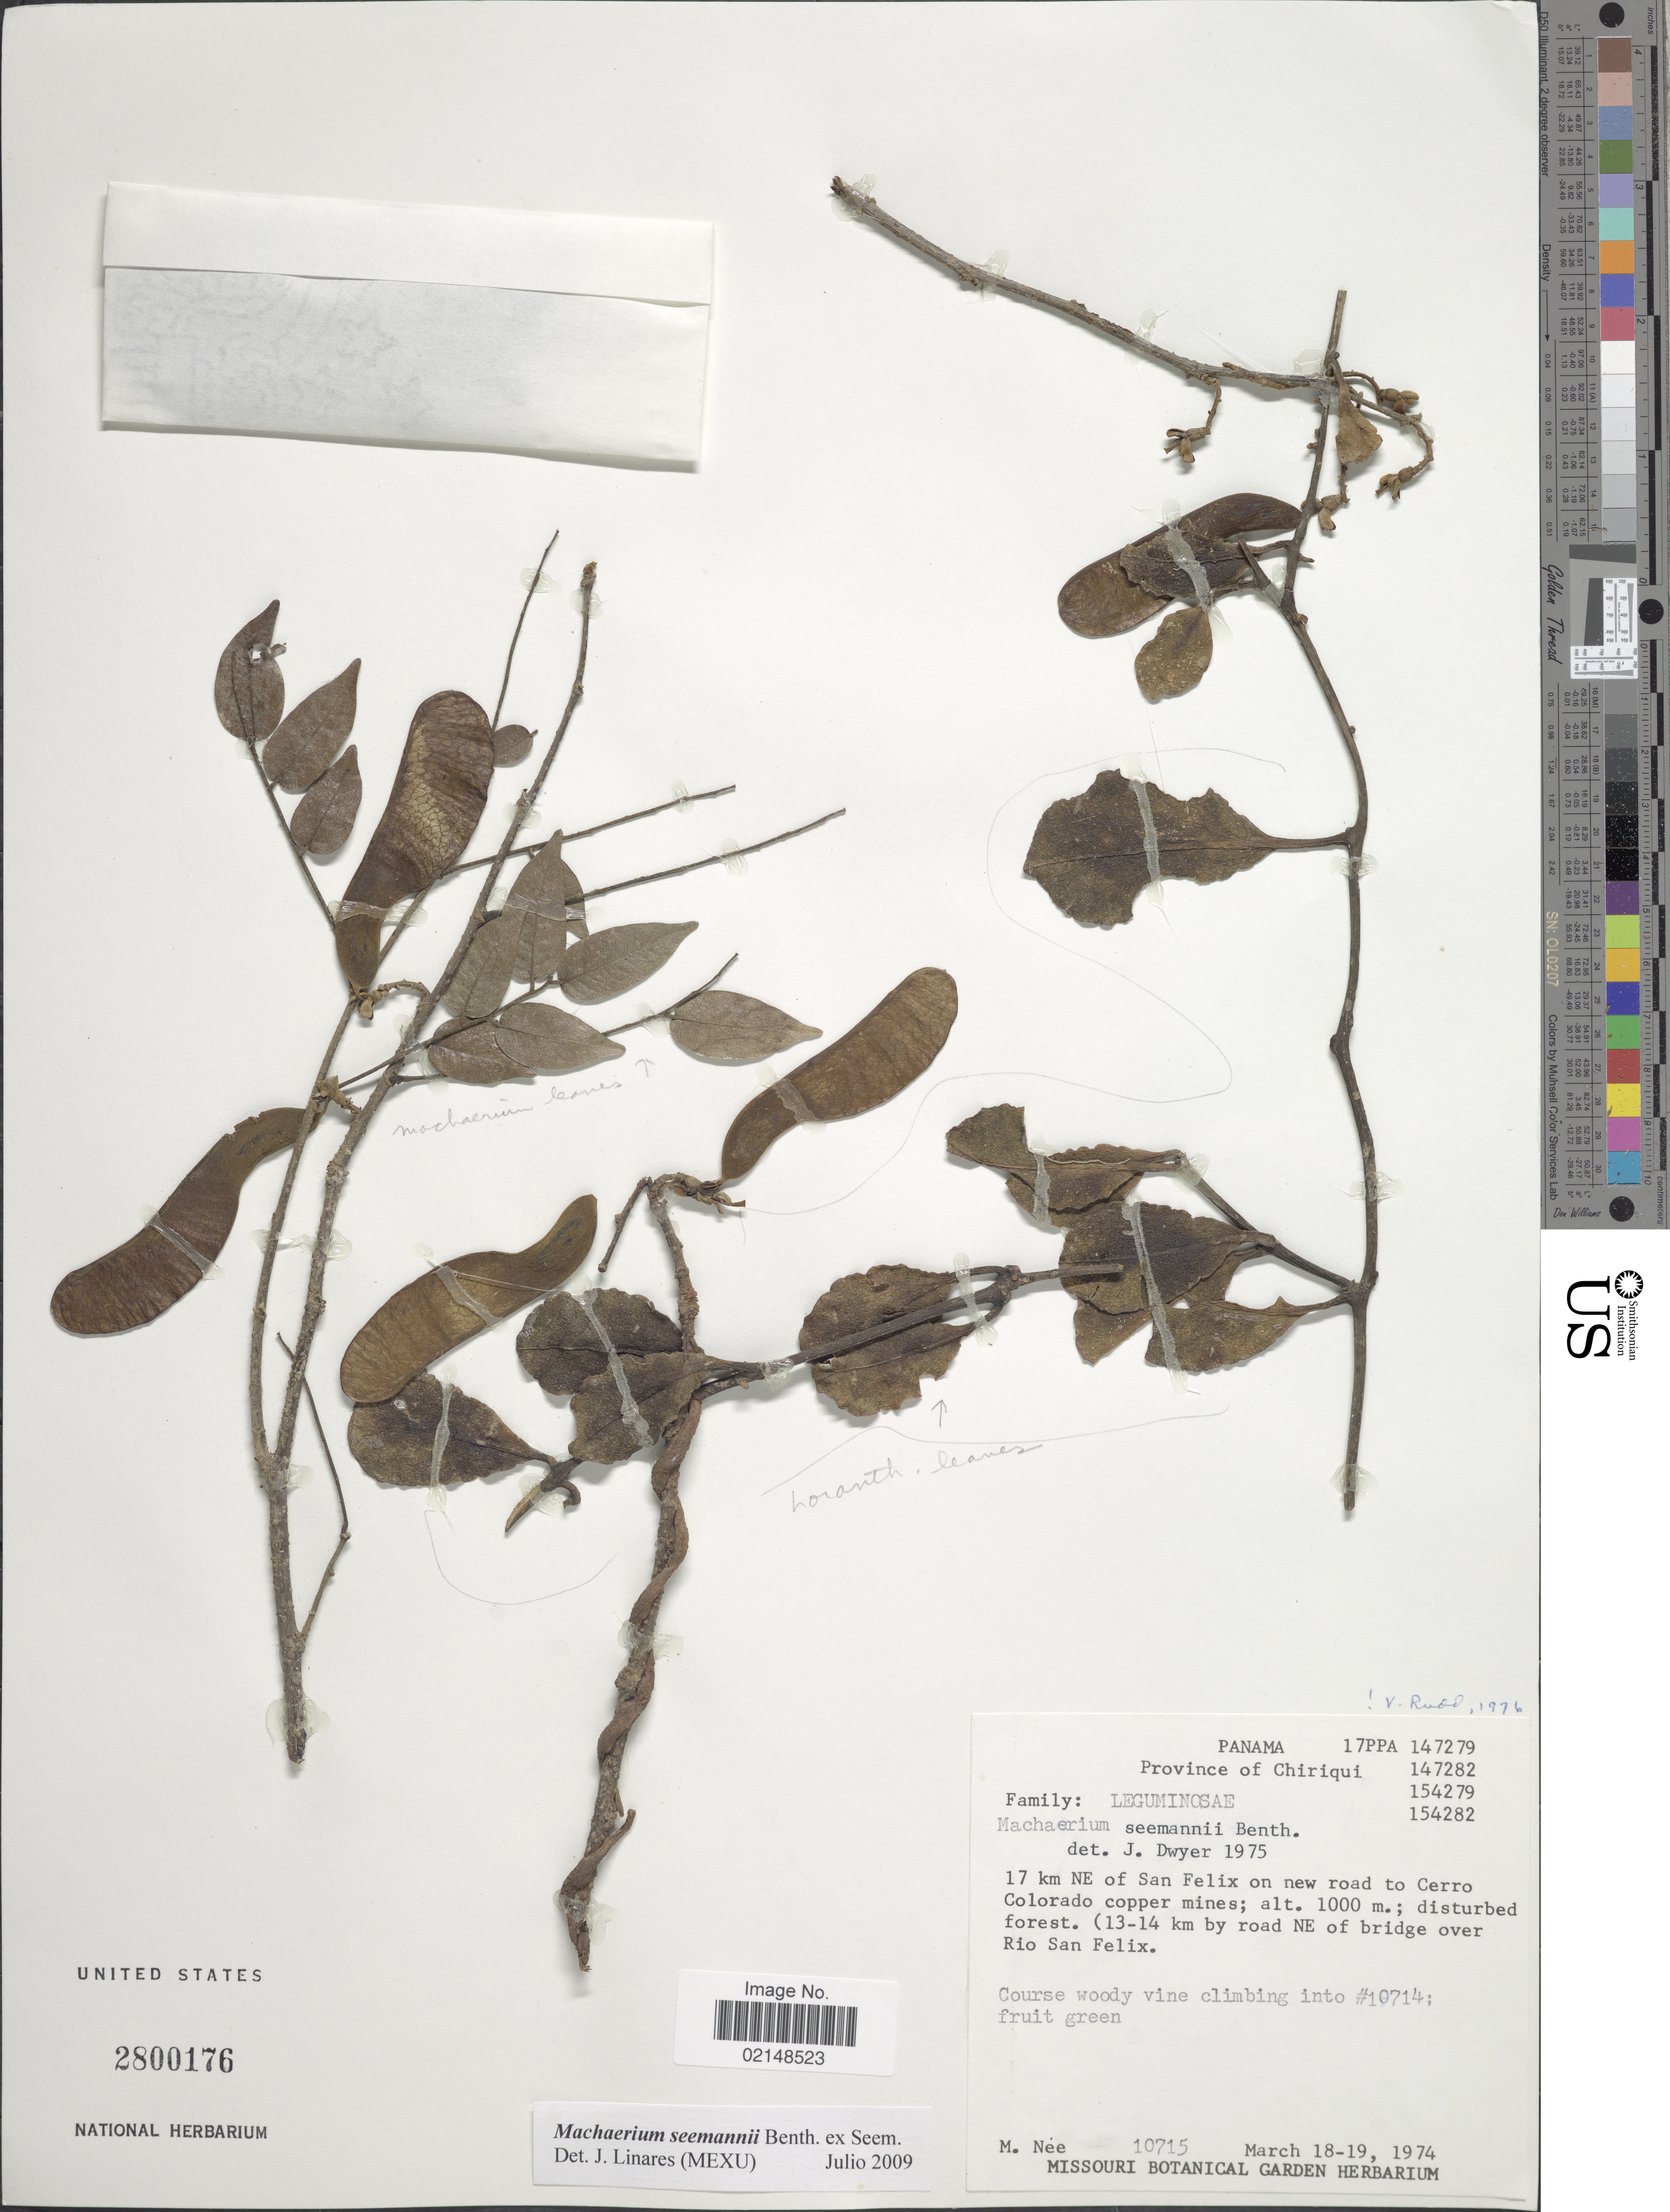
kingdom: Plantae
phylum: Tracheophyta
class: Magnoliopsida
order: Fabales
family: Fabaceae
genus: Machaerium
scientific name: Machaerium seemanni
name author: Benth. in Seem.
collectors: M. Nee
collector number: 10715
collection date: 1974-03-18/1974-03-19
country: Panama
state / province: Chiriqui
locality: Panama, Province of Chiriqui. 17 km NE of San Felix on new road to Cerro Colorado copper mines, (13-14 km by road NE of bridge over Rio Felix.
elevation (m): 1000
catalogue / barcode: US 2800176